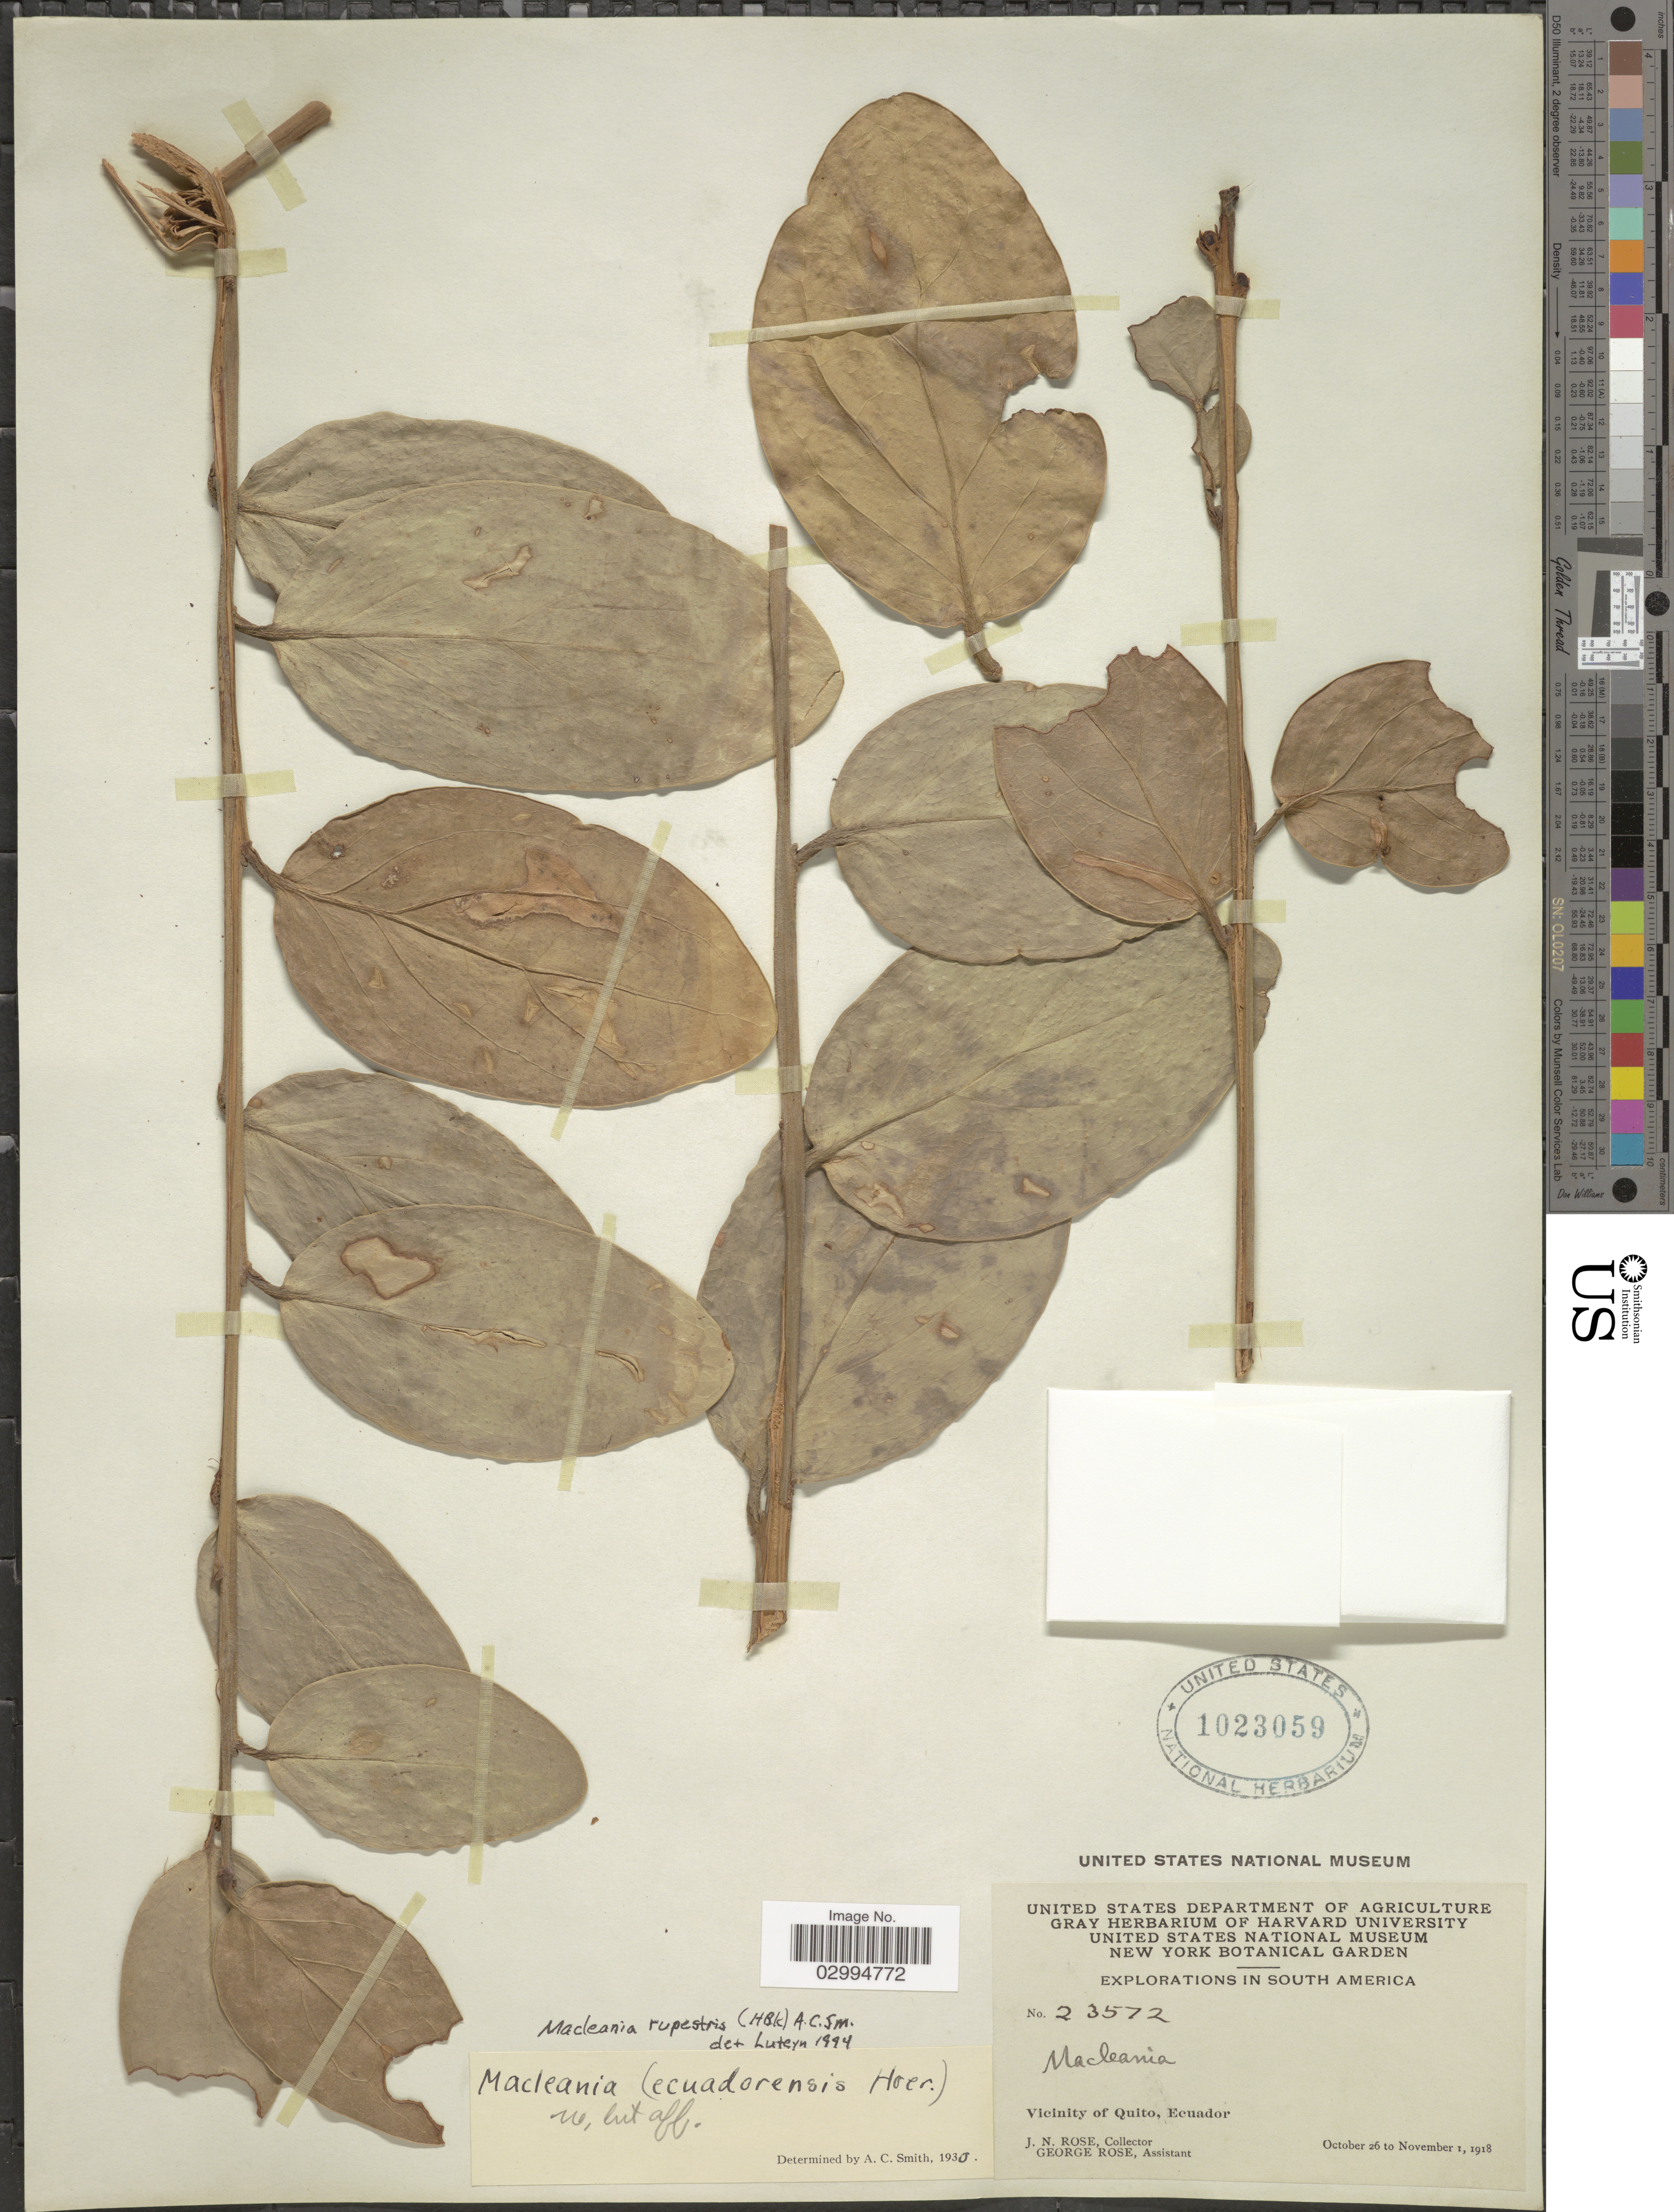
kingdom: Plantae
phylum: Tracheophyta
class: Magnoliopsida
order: Ericales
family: Ericaceae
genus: Macleania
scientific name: Macleania rupestris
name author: (Kunth) A.C. Sm.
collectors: J. N. Rose & G. Rose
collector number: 23572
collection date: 1918-10-26/1918-11-01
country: Ecuador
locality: Vicinity of Quito.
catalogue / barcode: US 1023059